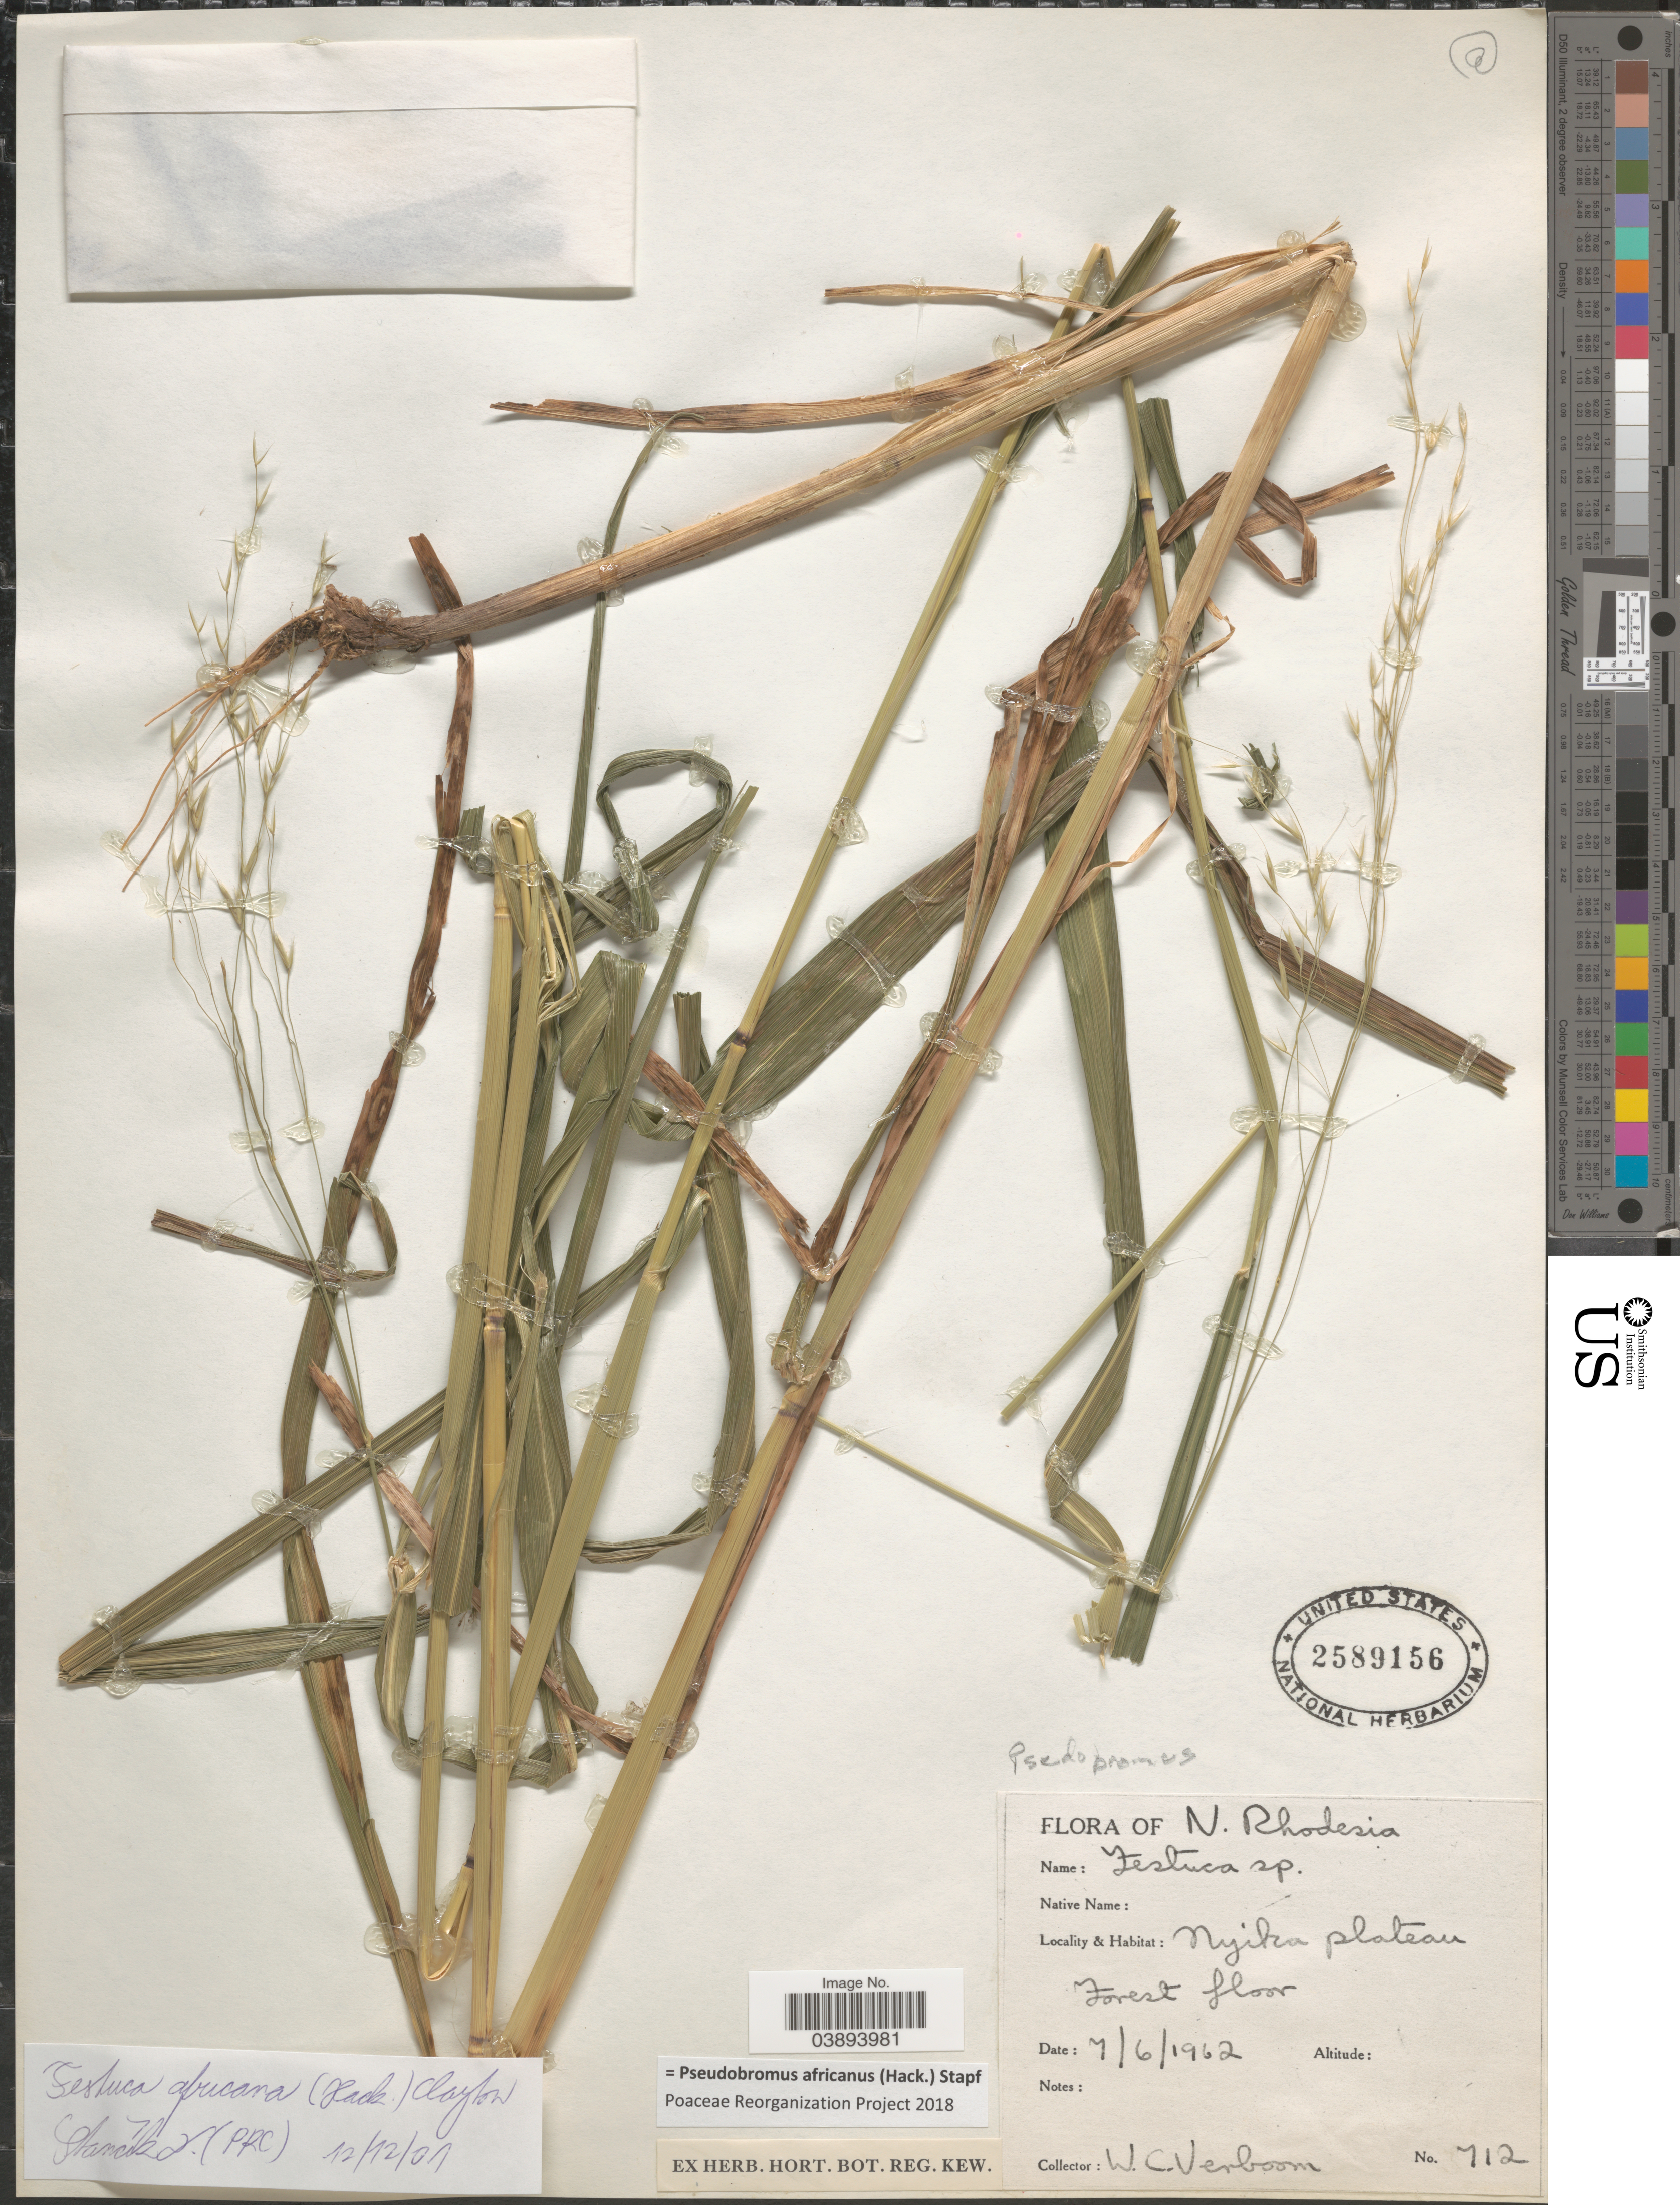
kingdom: Plantae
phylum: Tracheophyta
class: Liliopsida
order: Poales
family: Poaceae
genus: Pseudobromus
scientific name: Pseudobromus africanus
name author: (Hack.) Stapf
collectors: W. Verboom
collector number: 712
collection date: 1962-06-07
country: Zambia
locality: N. Rhodesia. Nyika plateau.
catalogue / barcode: US 2589156